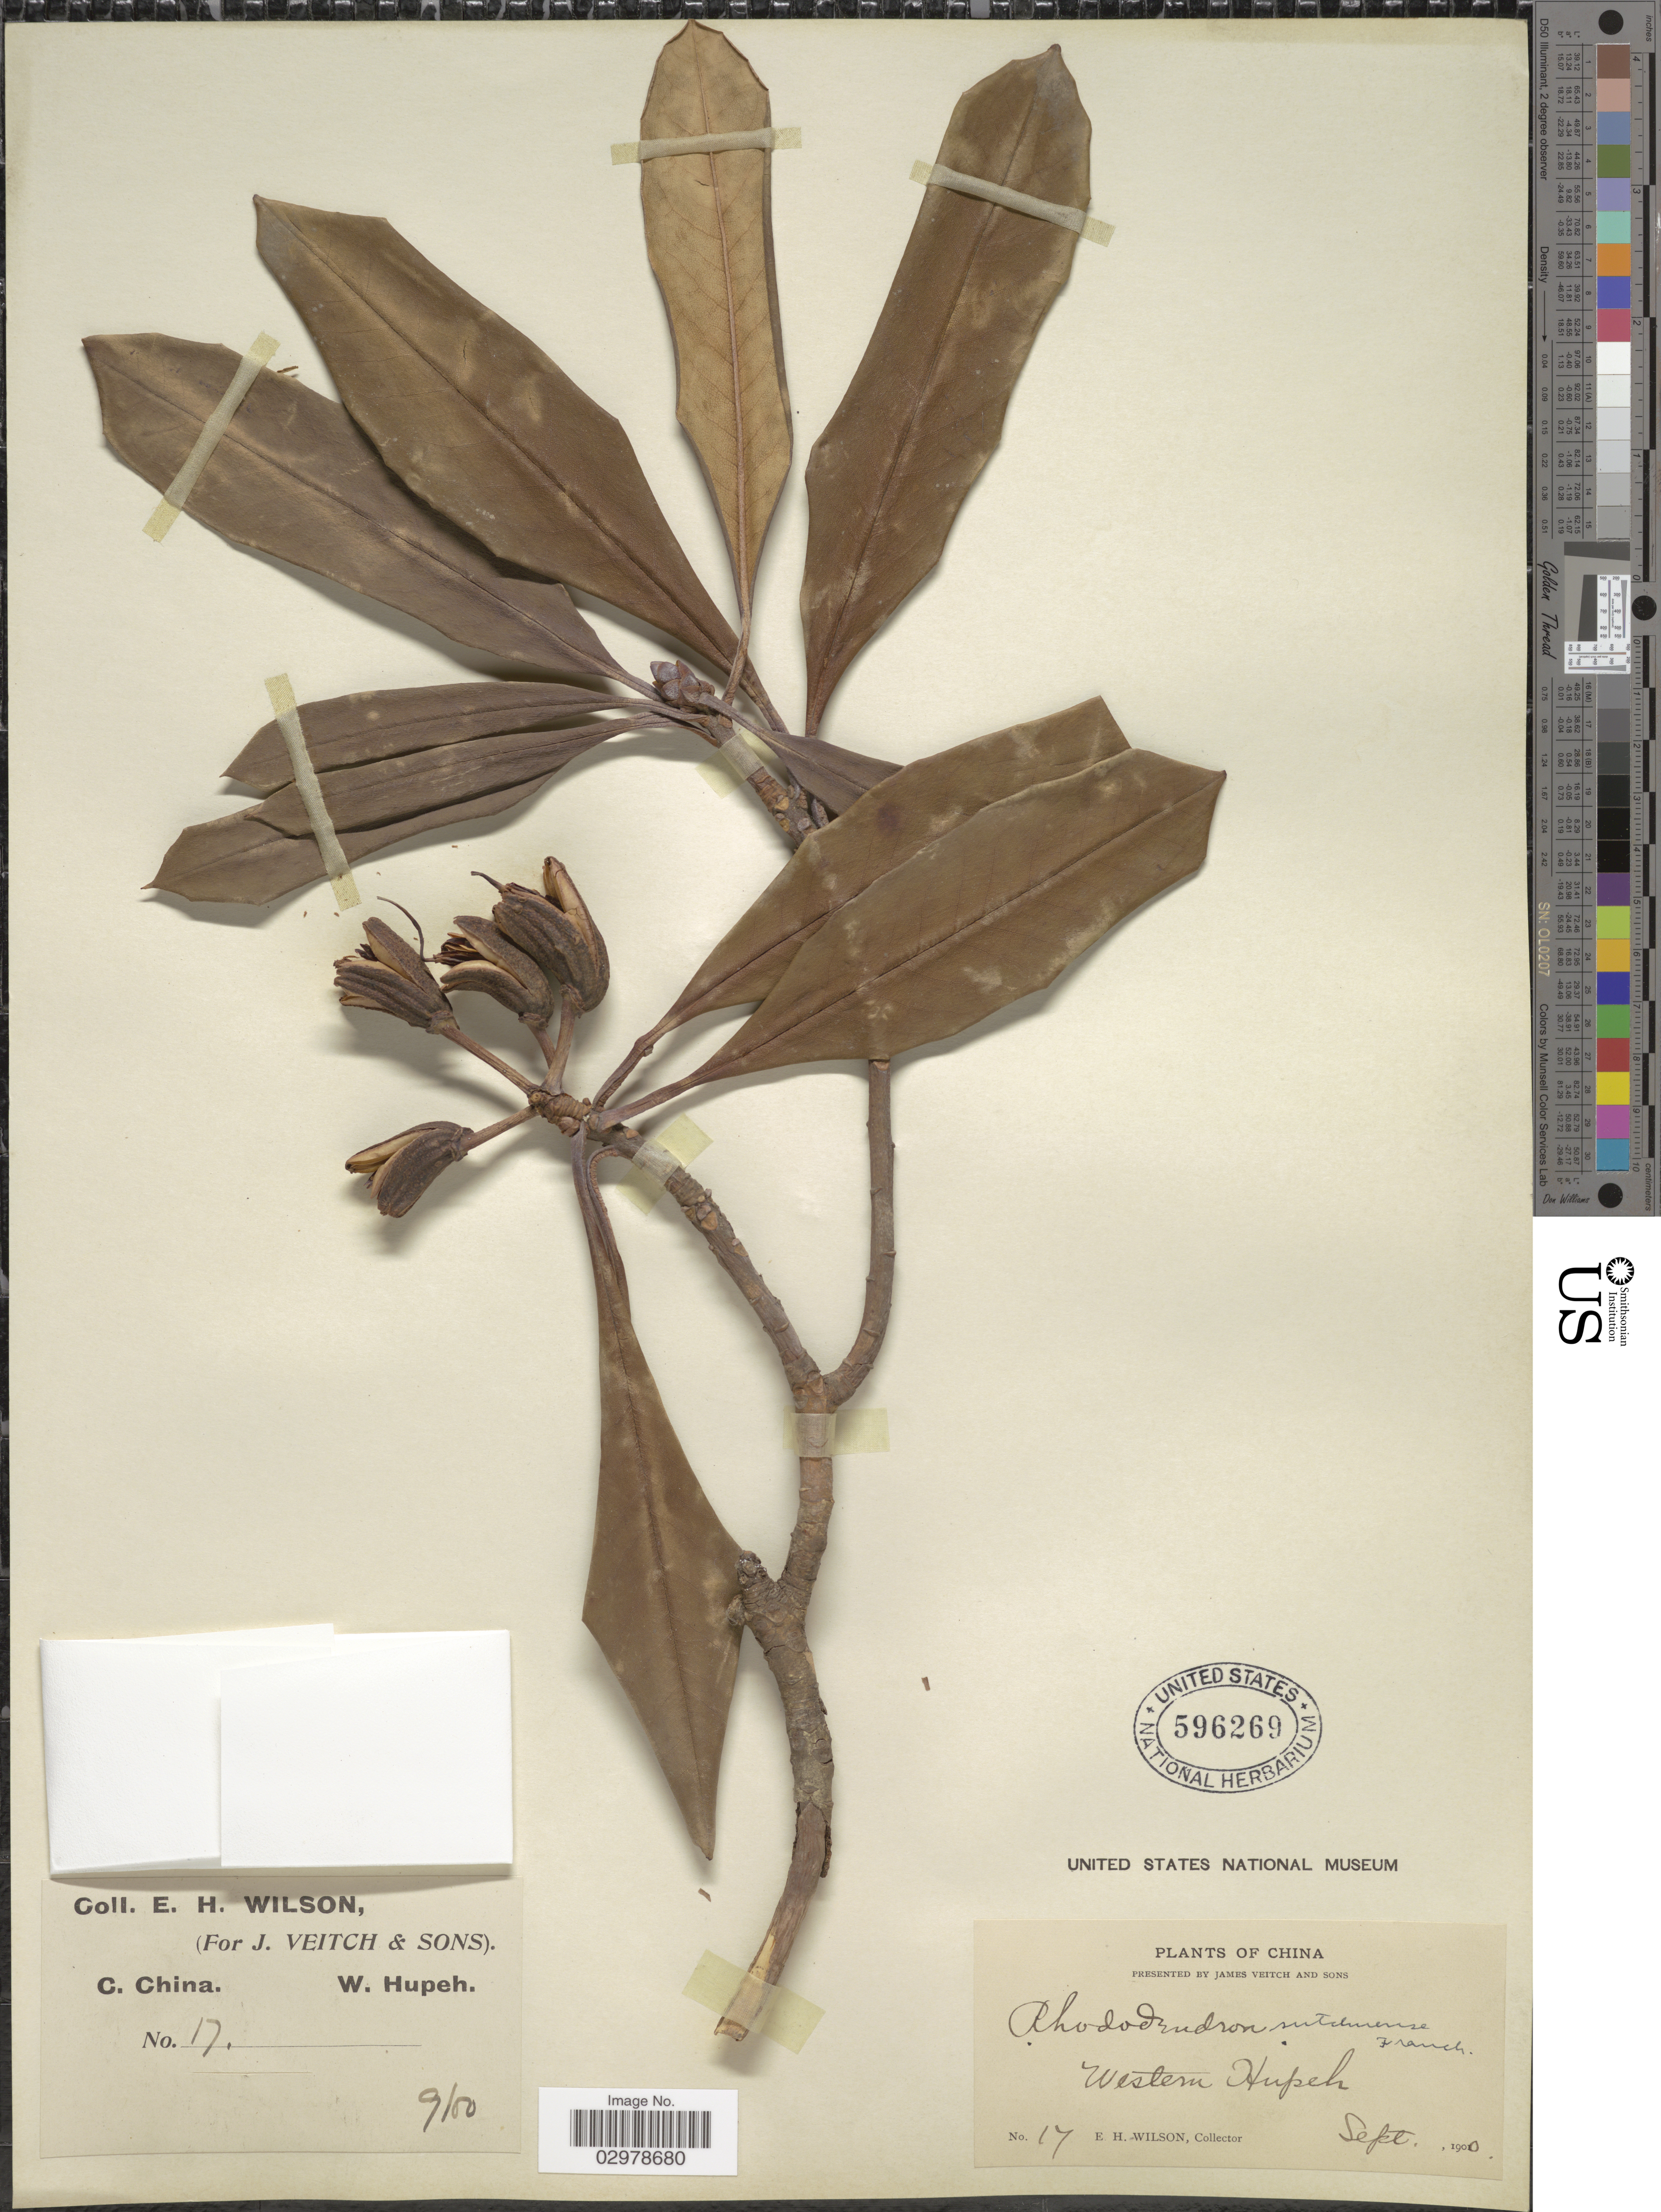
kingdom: Plantae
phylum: Tracheophyta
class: Magnoliopsida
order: Ericales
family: Ericaceae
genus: Rhododendron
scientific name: Rhododendron sutchuenense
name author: Franch.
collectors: E. Wilson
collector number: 17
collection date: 1900-09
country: China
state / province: Hubei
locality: C. China. Western Hupeh.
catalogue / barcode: US 596269